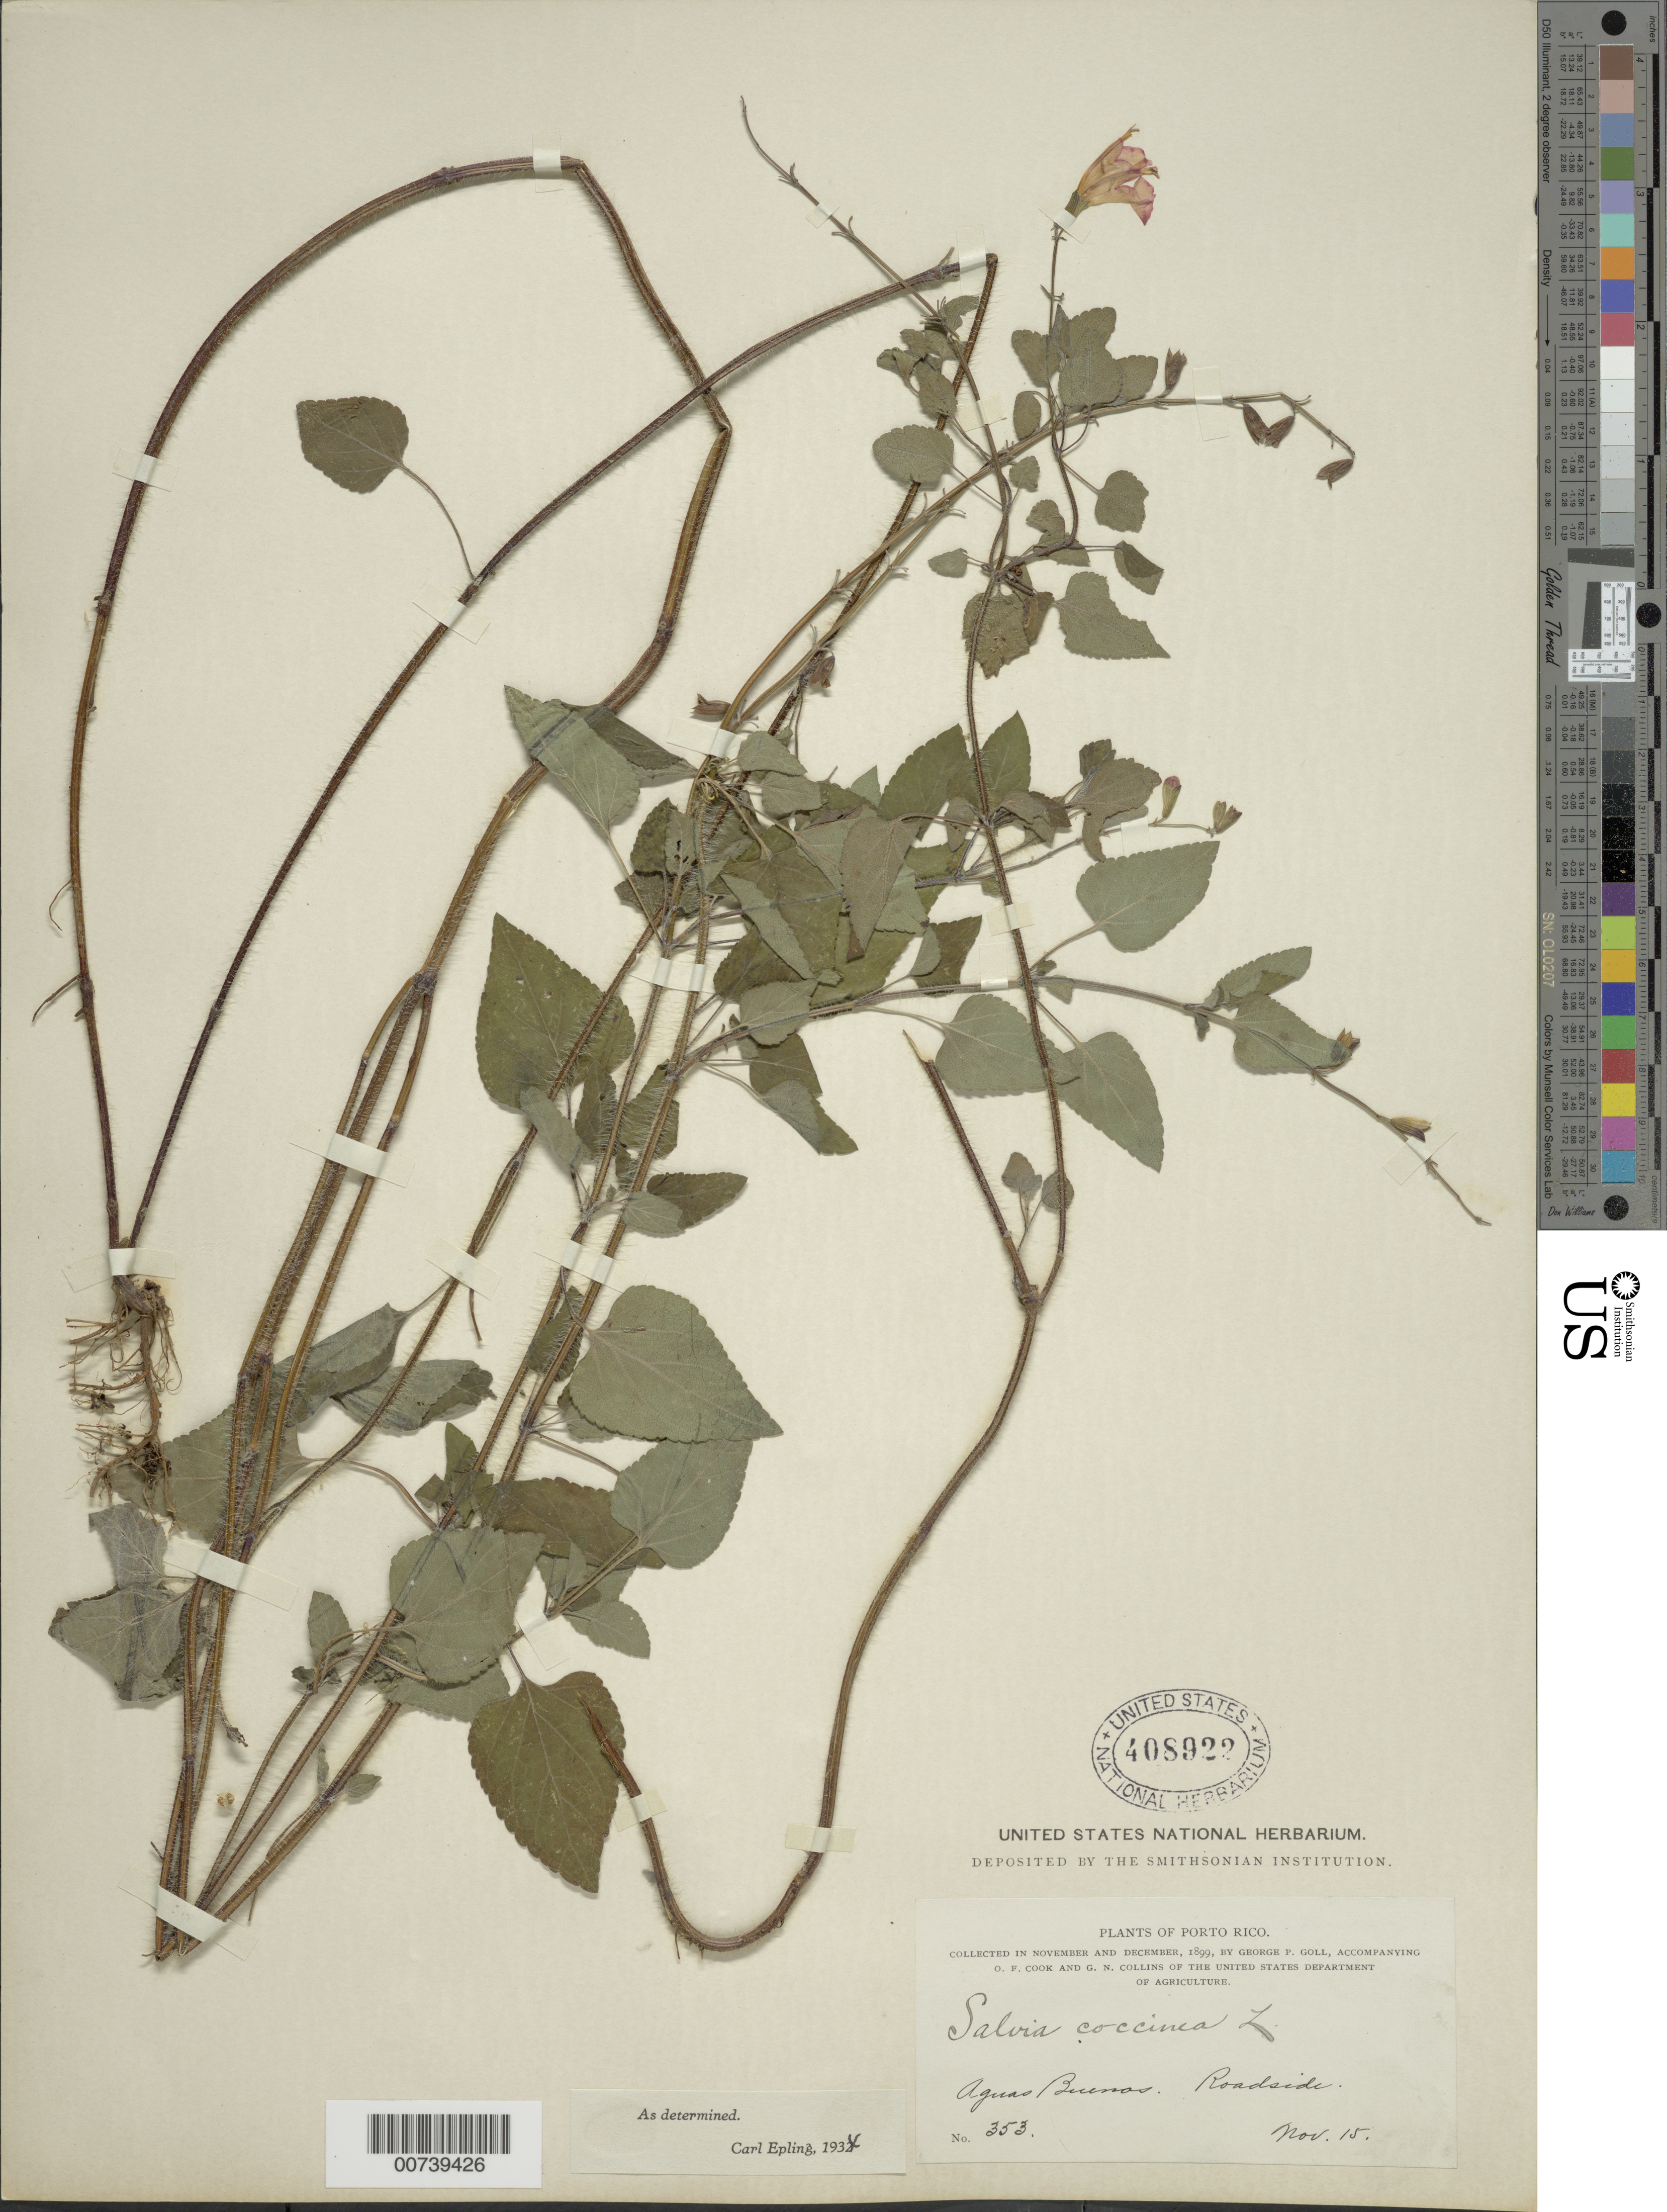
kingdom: Plantae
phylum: Tracheophyta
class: Magnoliopsida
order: Lamiales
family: Lamiaceae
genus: Salvia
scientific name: Salvia coccinea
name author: Buc'hoz ex Etl.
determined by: Epling, C. C.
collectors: G. Goll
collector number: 353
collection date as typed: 15 Nov 1899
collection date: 1899-11-15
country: Puerto Rico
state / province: Agua Buenas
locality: Aguas Buenas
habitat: Roadside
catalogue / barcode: US 408922